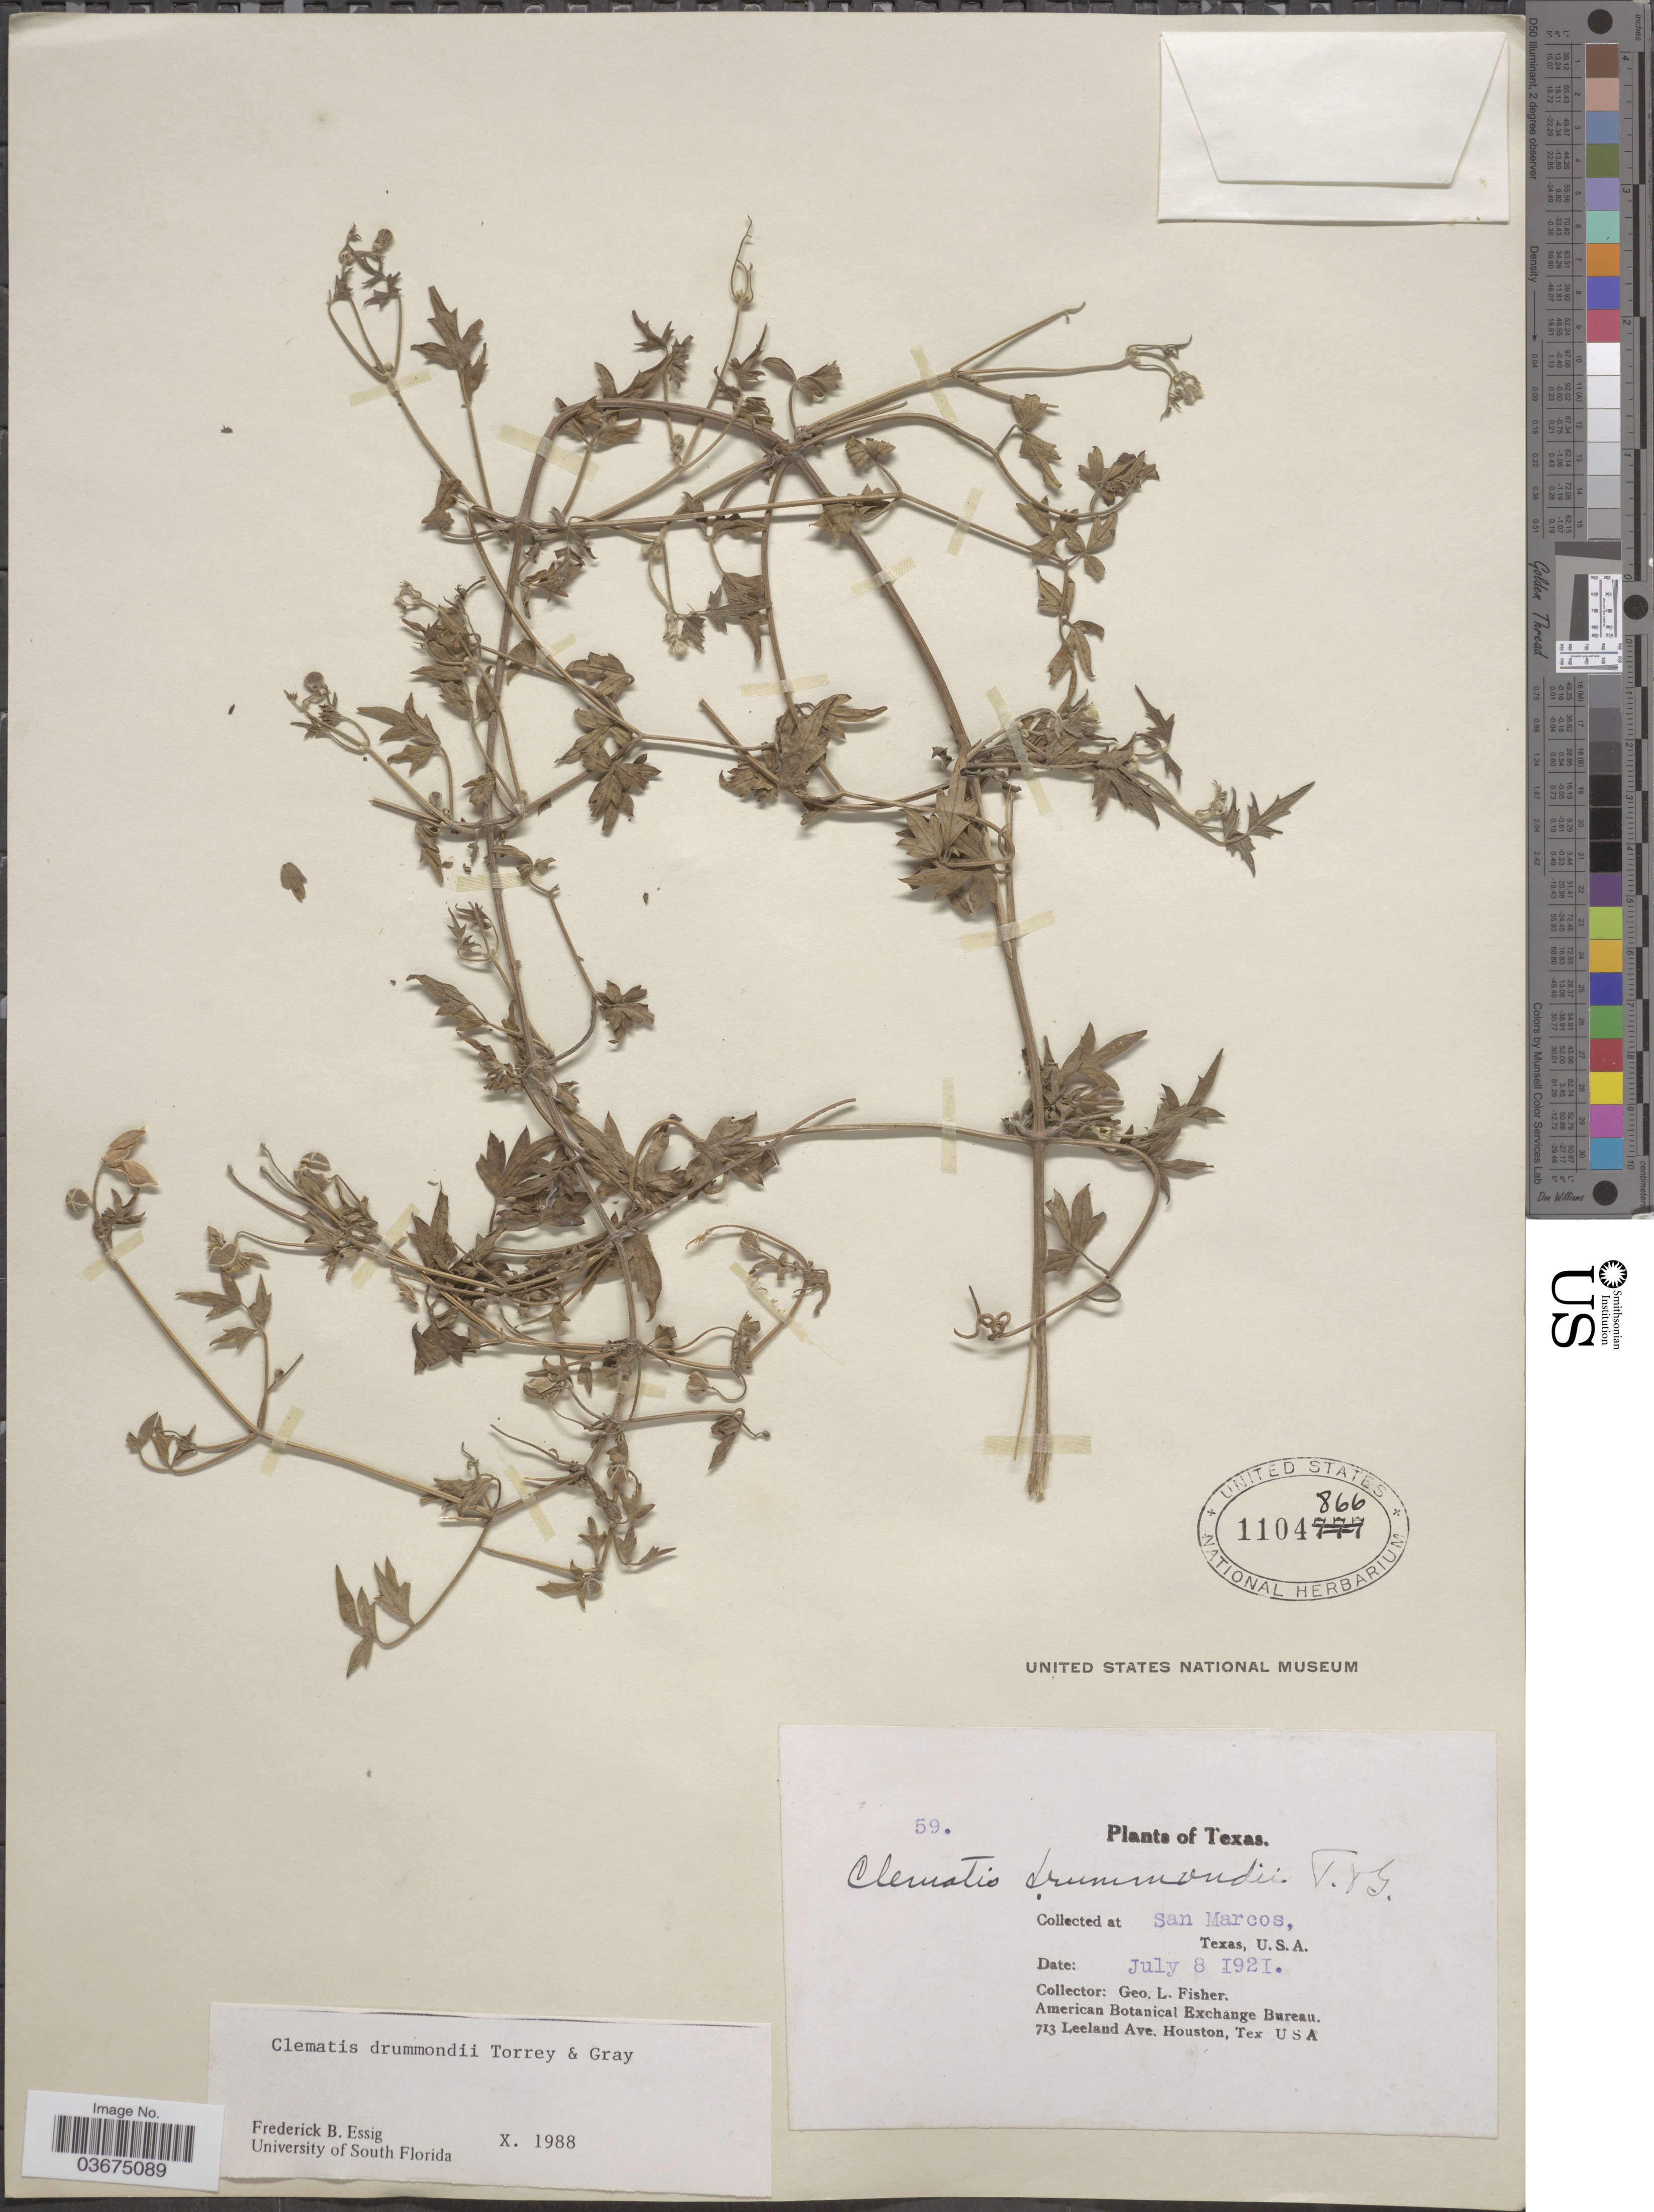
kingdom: Plantae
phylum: Tracheophyta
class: Magnoliopsida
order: Ranunculales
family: Ranunculaceae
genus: Clematis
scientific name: Clematis drummondii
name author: Torr. & A. Gray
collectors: G. L. Fisher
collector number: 59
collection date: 1921-07-08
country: United States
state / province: Texas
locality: San Marcos.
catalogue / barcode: US 1104866